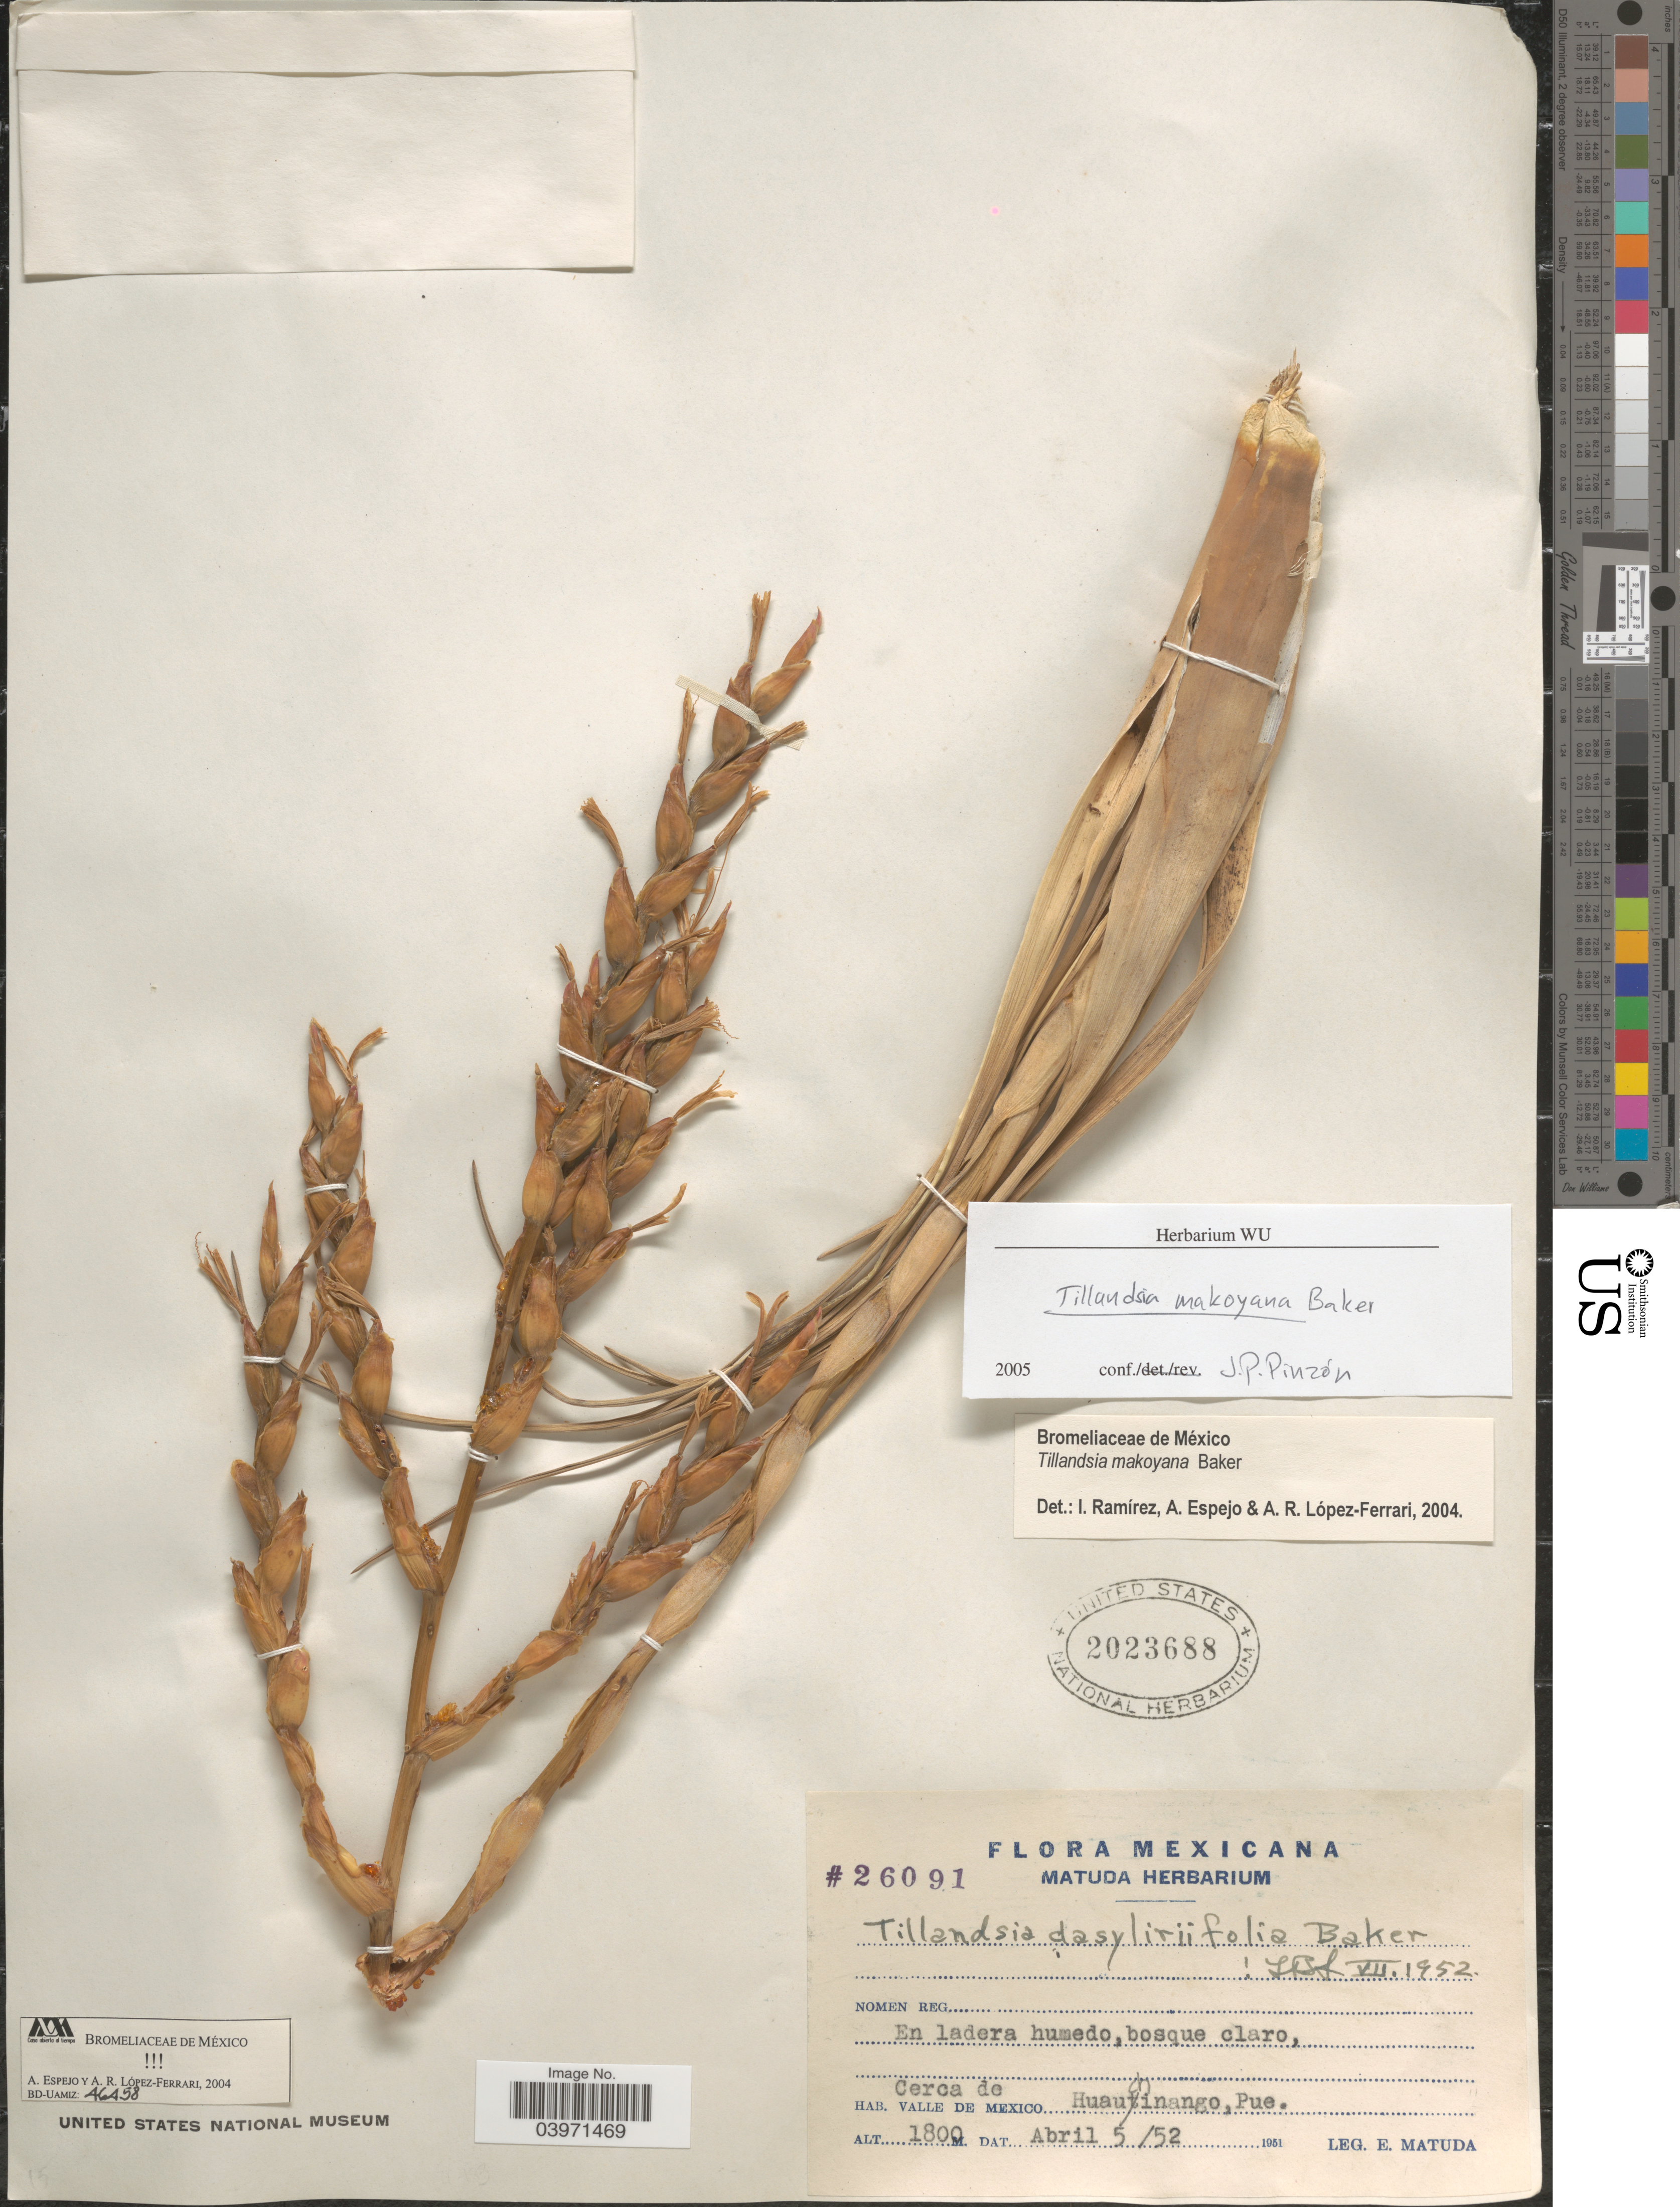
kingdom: Plantae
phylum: Tracheophyta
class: Liliopsida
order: Poales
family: Bromeliaceae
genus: Tillandsia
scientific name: Tillandsia makoyana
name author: Baker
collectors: E. Matuda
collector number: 26091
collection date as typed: Transcribed d/m/y: 5/4/52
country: Mexico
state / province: Puebla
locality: Valle de Mexico, Cerca de Huauchinango.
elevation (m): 1800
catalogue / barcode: US 2023688